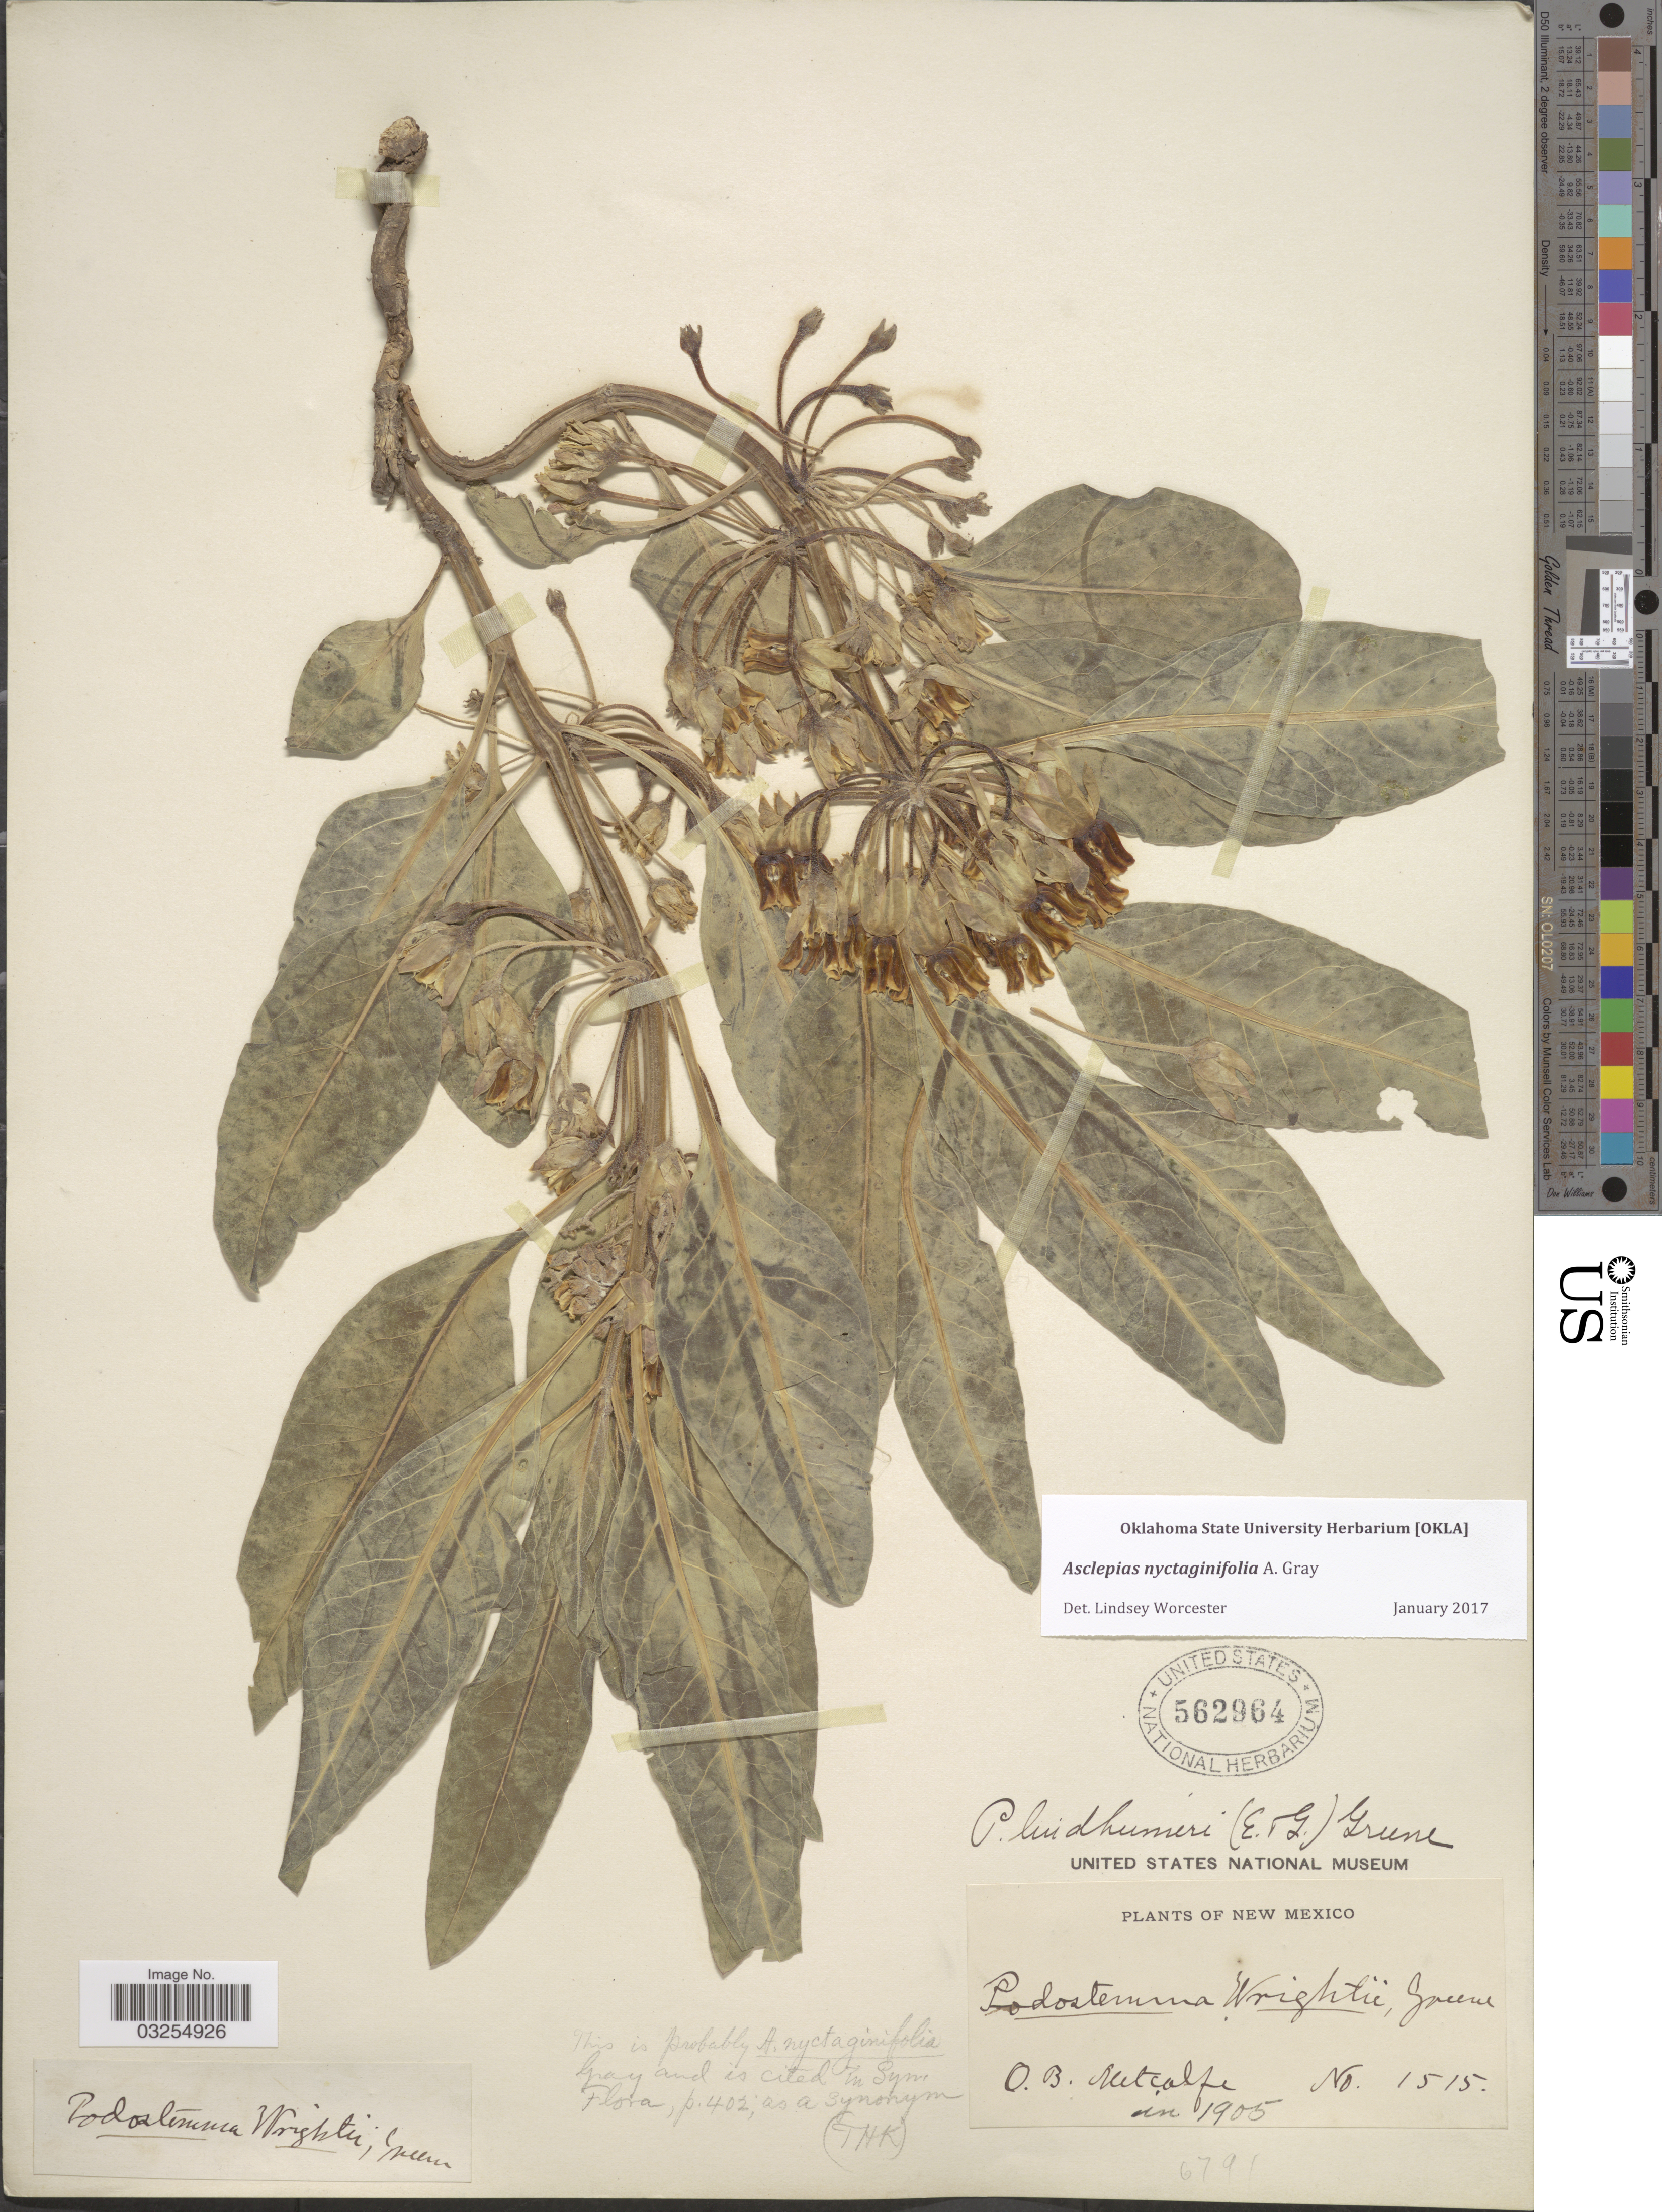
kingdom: Plantae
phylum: Tracheophyta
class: Magnoliopsida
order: Gentianales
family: Apocynaceae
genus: Asclepias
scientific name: Asclepias nyctaginifolia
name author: A. Gray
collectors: O. B. Metcalfe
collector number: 1515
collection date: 1905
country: United States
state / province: New Mexico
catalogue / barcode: US 562964